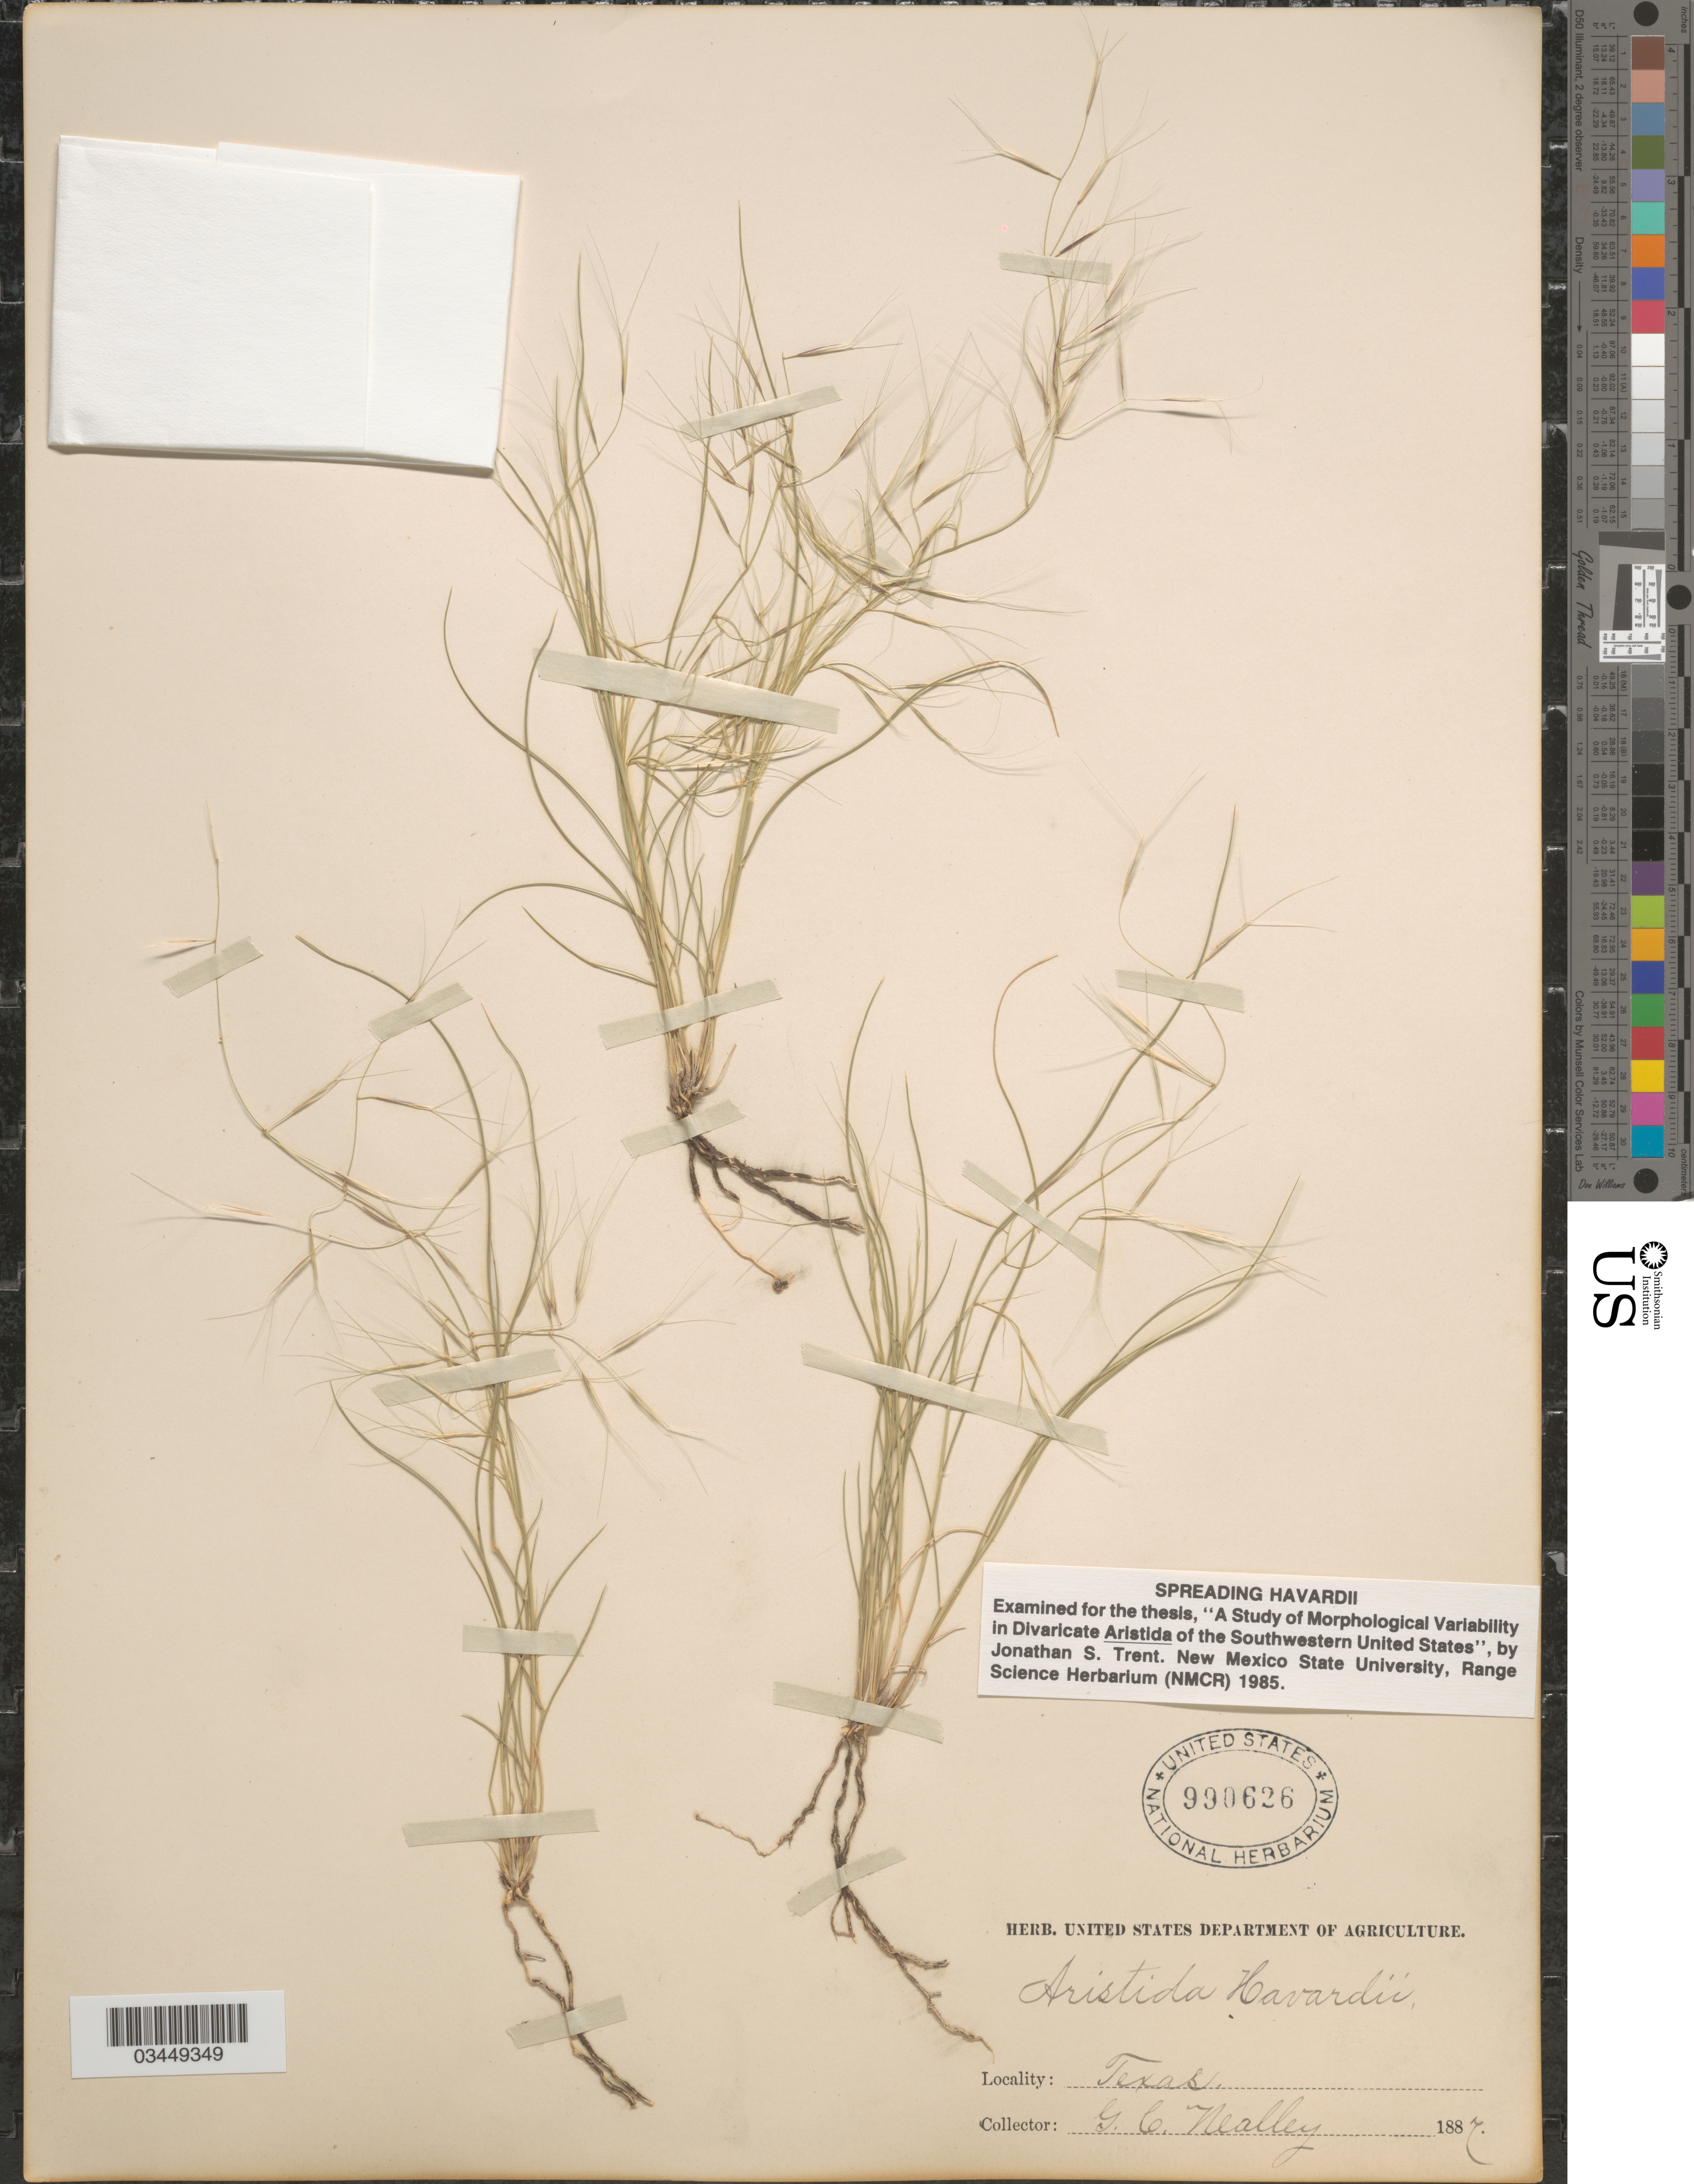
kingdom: Plantae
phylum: Tracheophyta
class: Liliopsida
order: Poales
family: Poaceae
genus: Aristida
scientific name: Aristida havardii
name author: Vasey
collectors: G. C. Nealley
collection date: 1887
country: United States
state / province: Texas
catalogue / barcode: US 990626